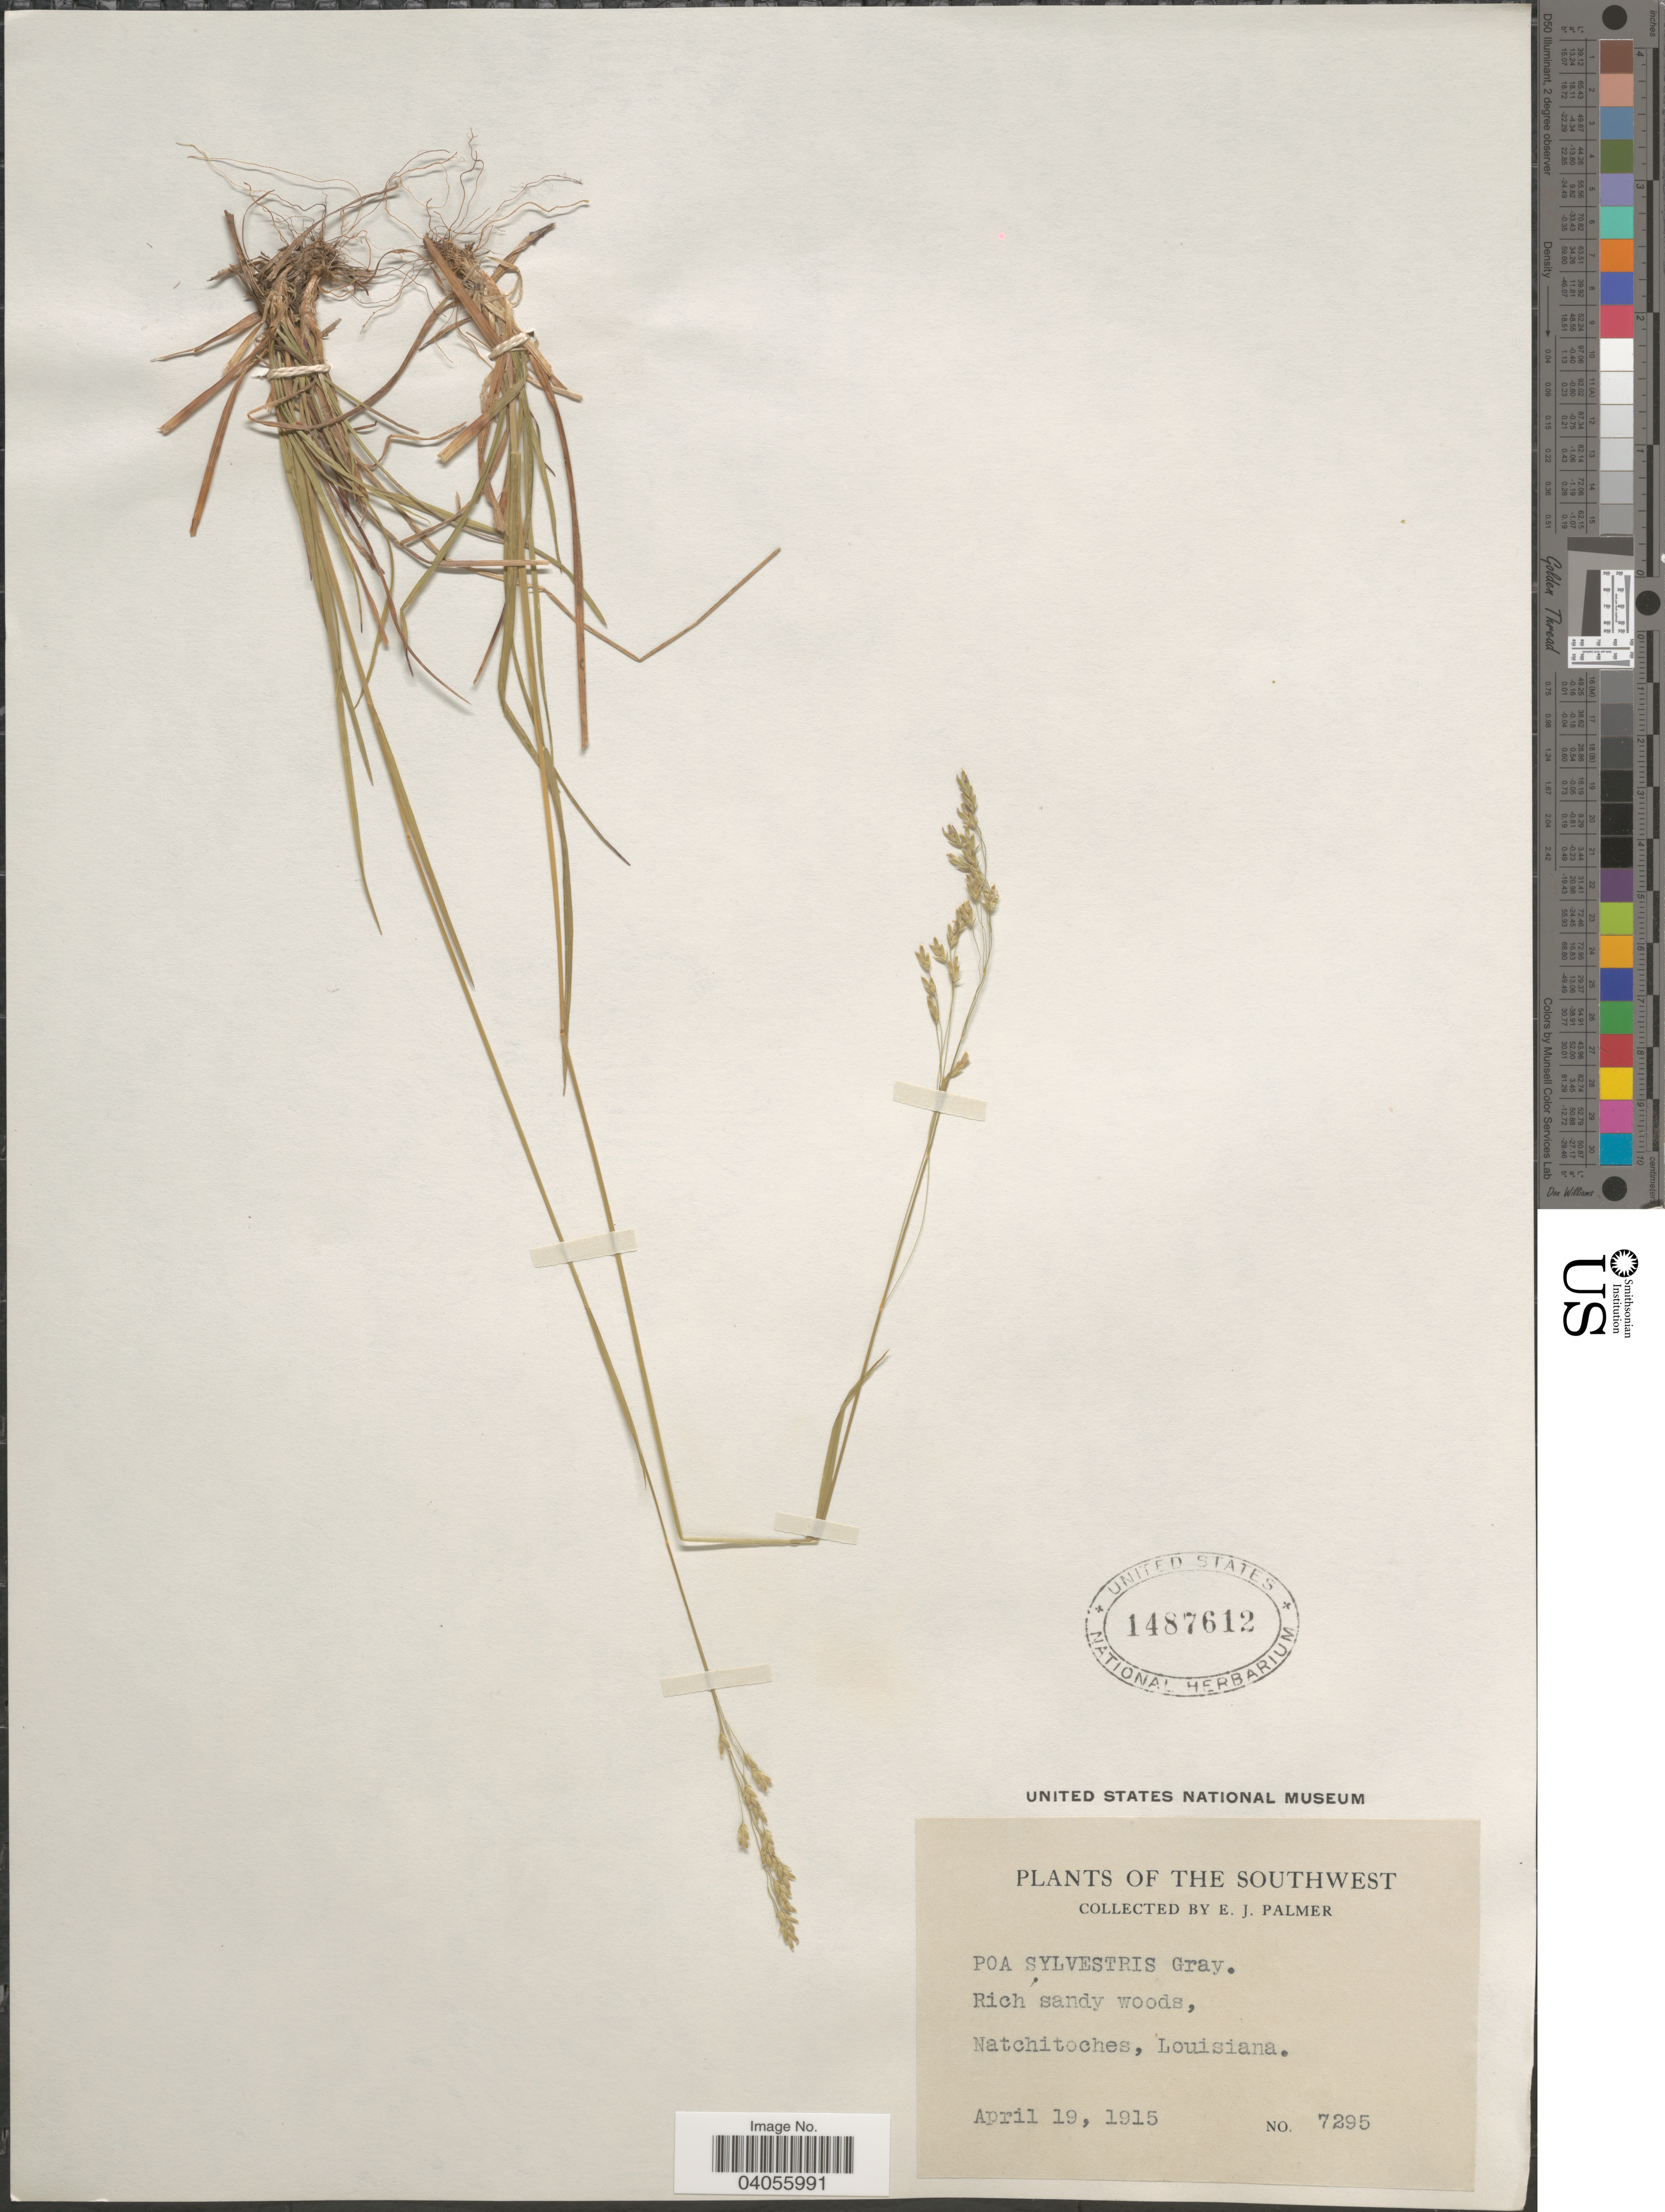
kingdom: Plantae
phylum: Tracheophyta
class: Liliopsida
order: Poales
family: Poaceae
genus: Poa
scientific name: Poa autumnalis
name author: Muhl. ex Elliott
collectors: E. J. Palmer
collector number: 7295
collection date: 1915-04-19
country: United States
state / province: Louisiana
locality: The Southwest. Rich sandy woods, Natchitoches.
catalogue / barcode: US 1487612